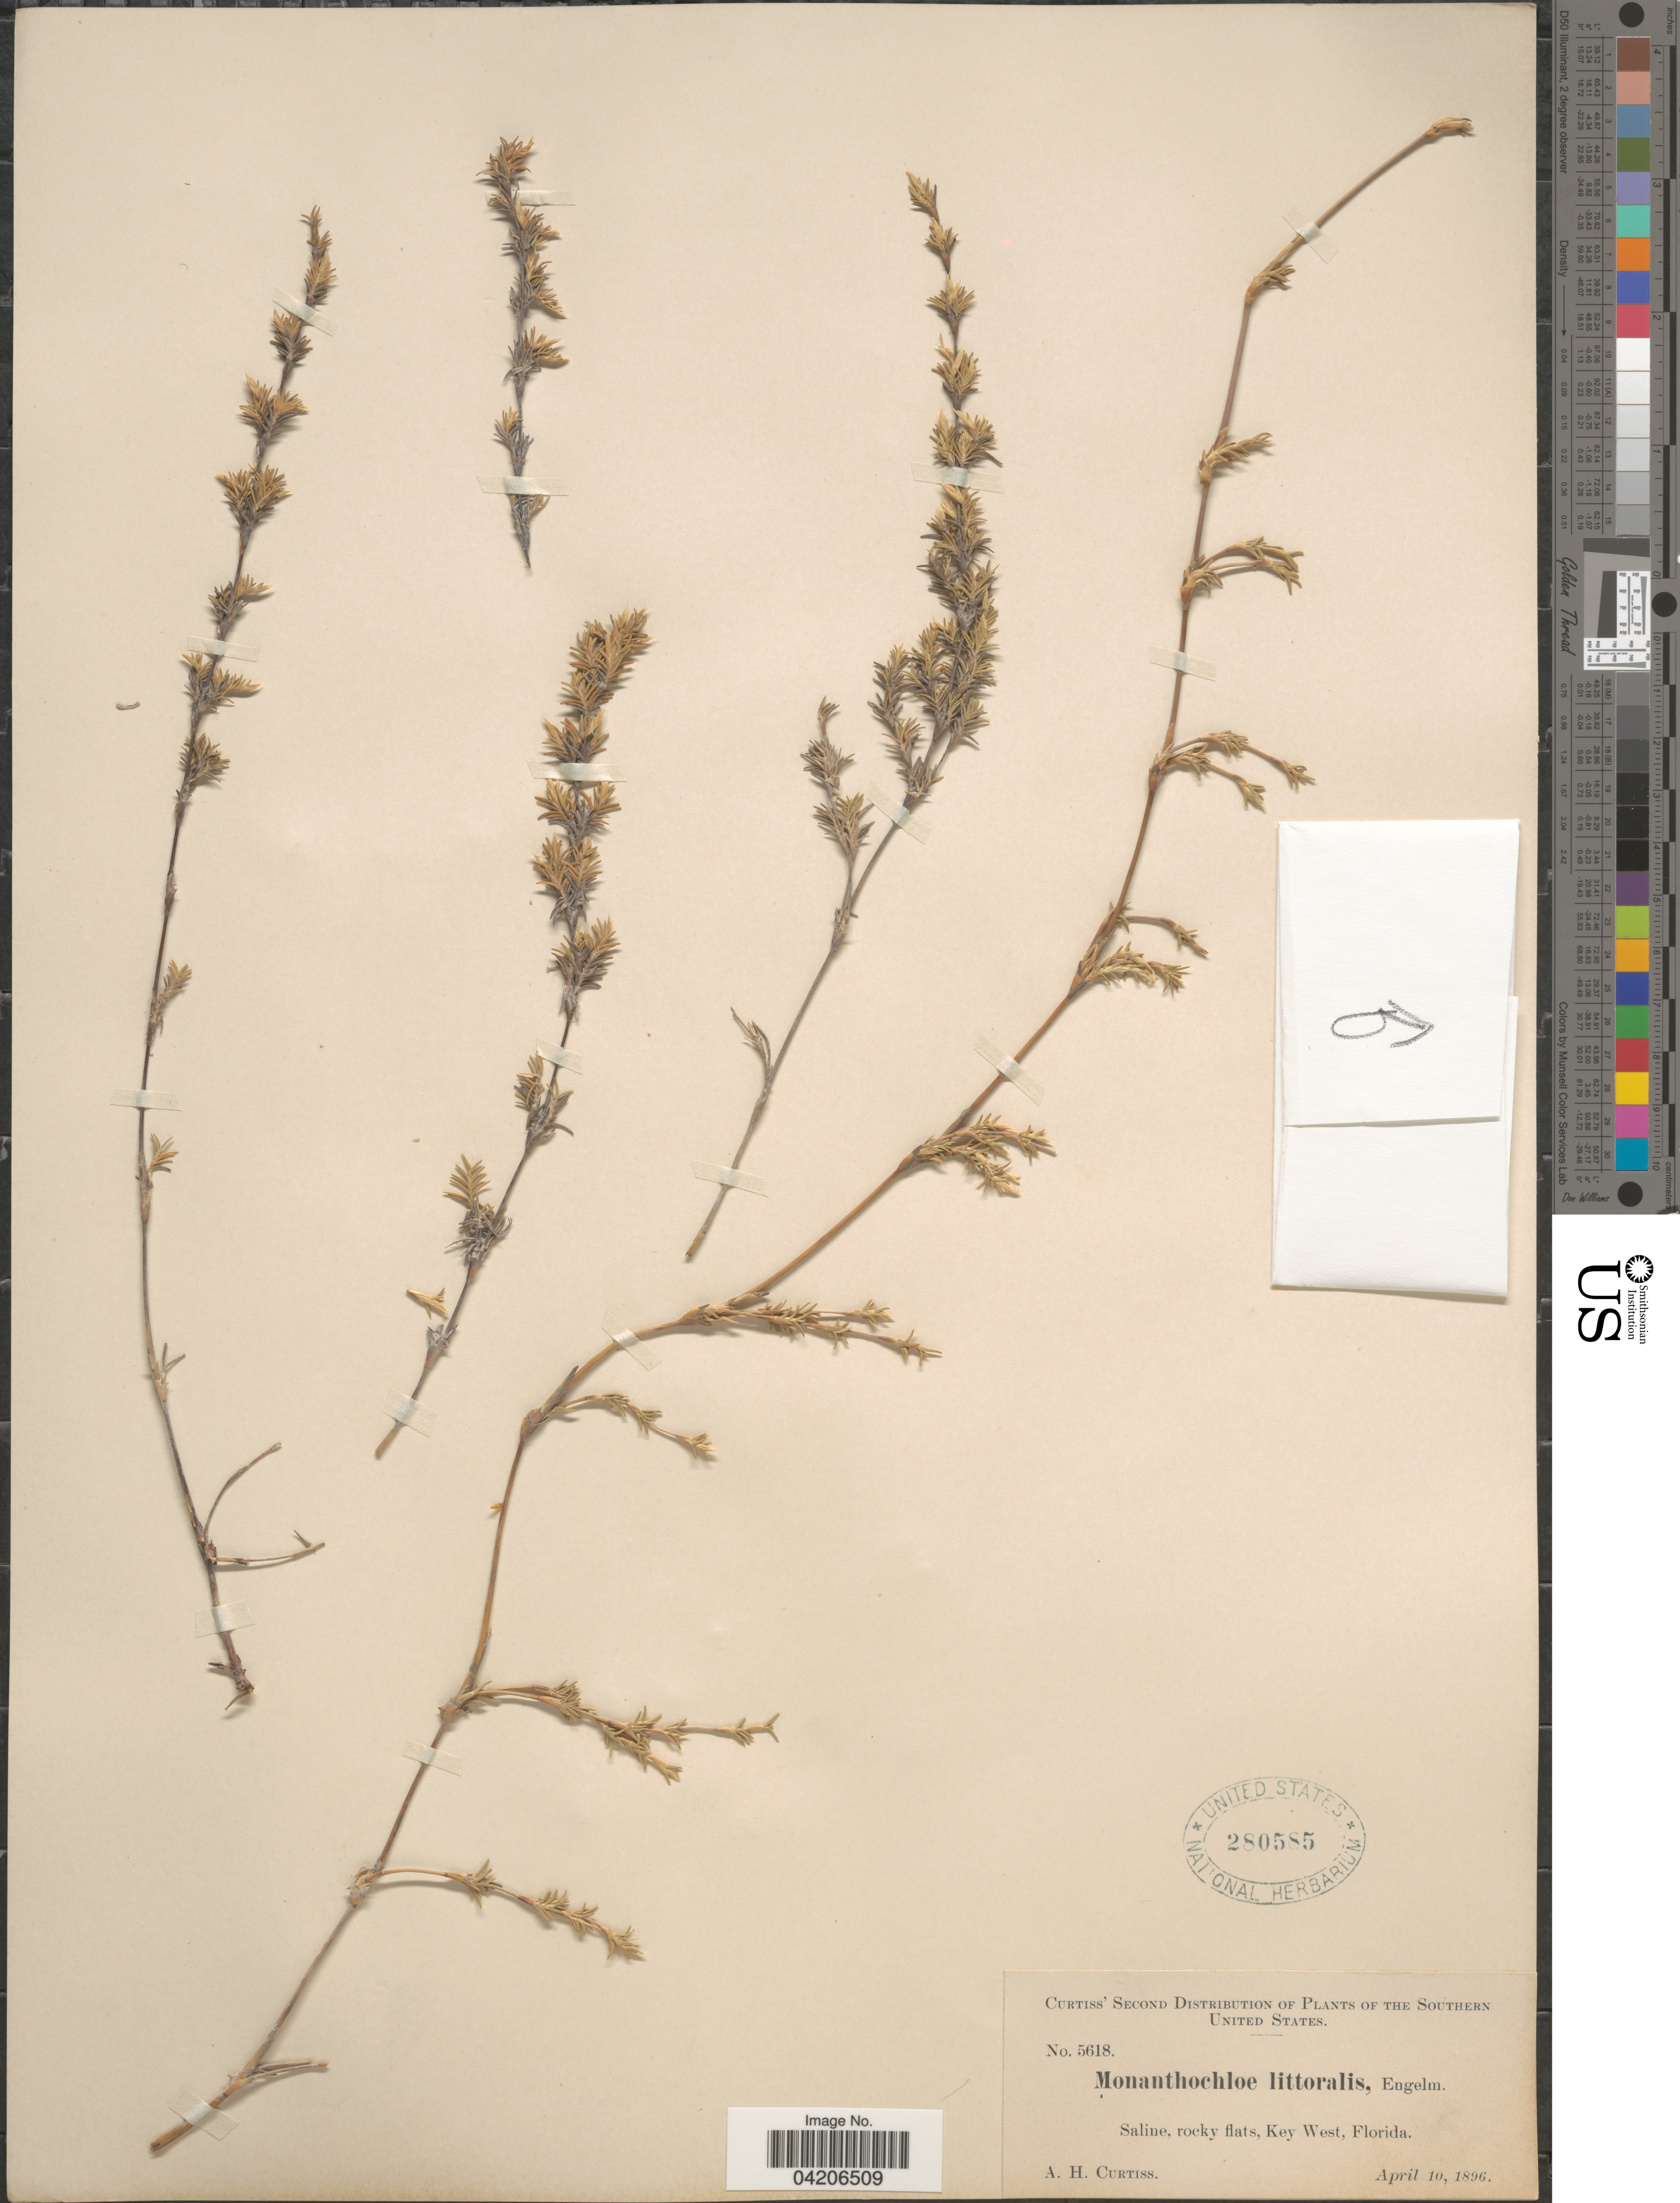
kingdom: Plantae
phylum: Tracheophyta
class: Liliopsida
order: Poales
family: Poaceae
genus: Distichlis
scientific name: Distichlis littoralis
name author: (Engelm.) H.L. Bell & Columbus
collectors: A. H. Curtiss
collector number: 5618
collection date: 1896-04-10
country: United States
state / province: Florida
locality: Southern United States. Key West.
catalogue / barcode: US 280585